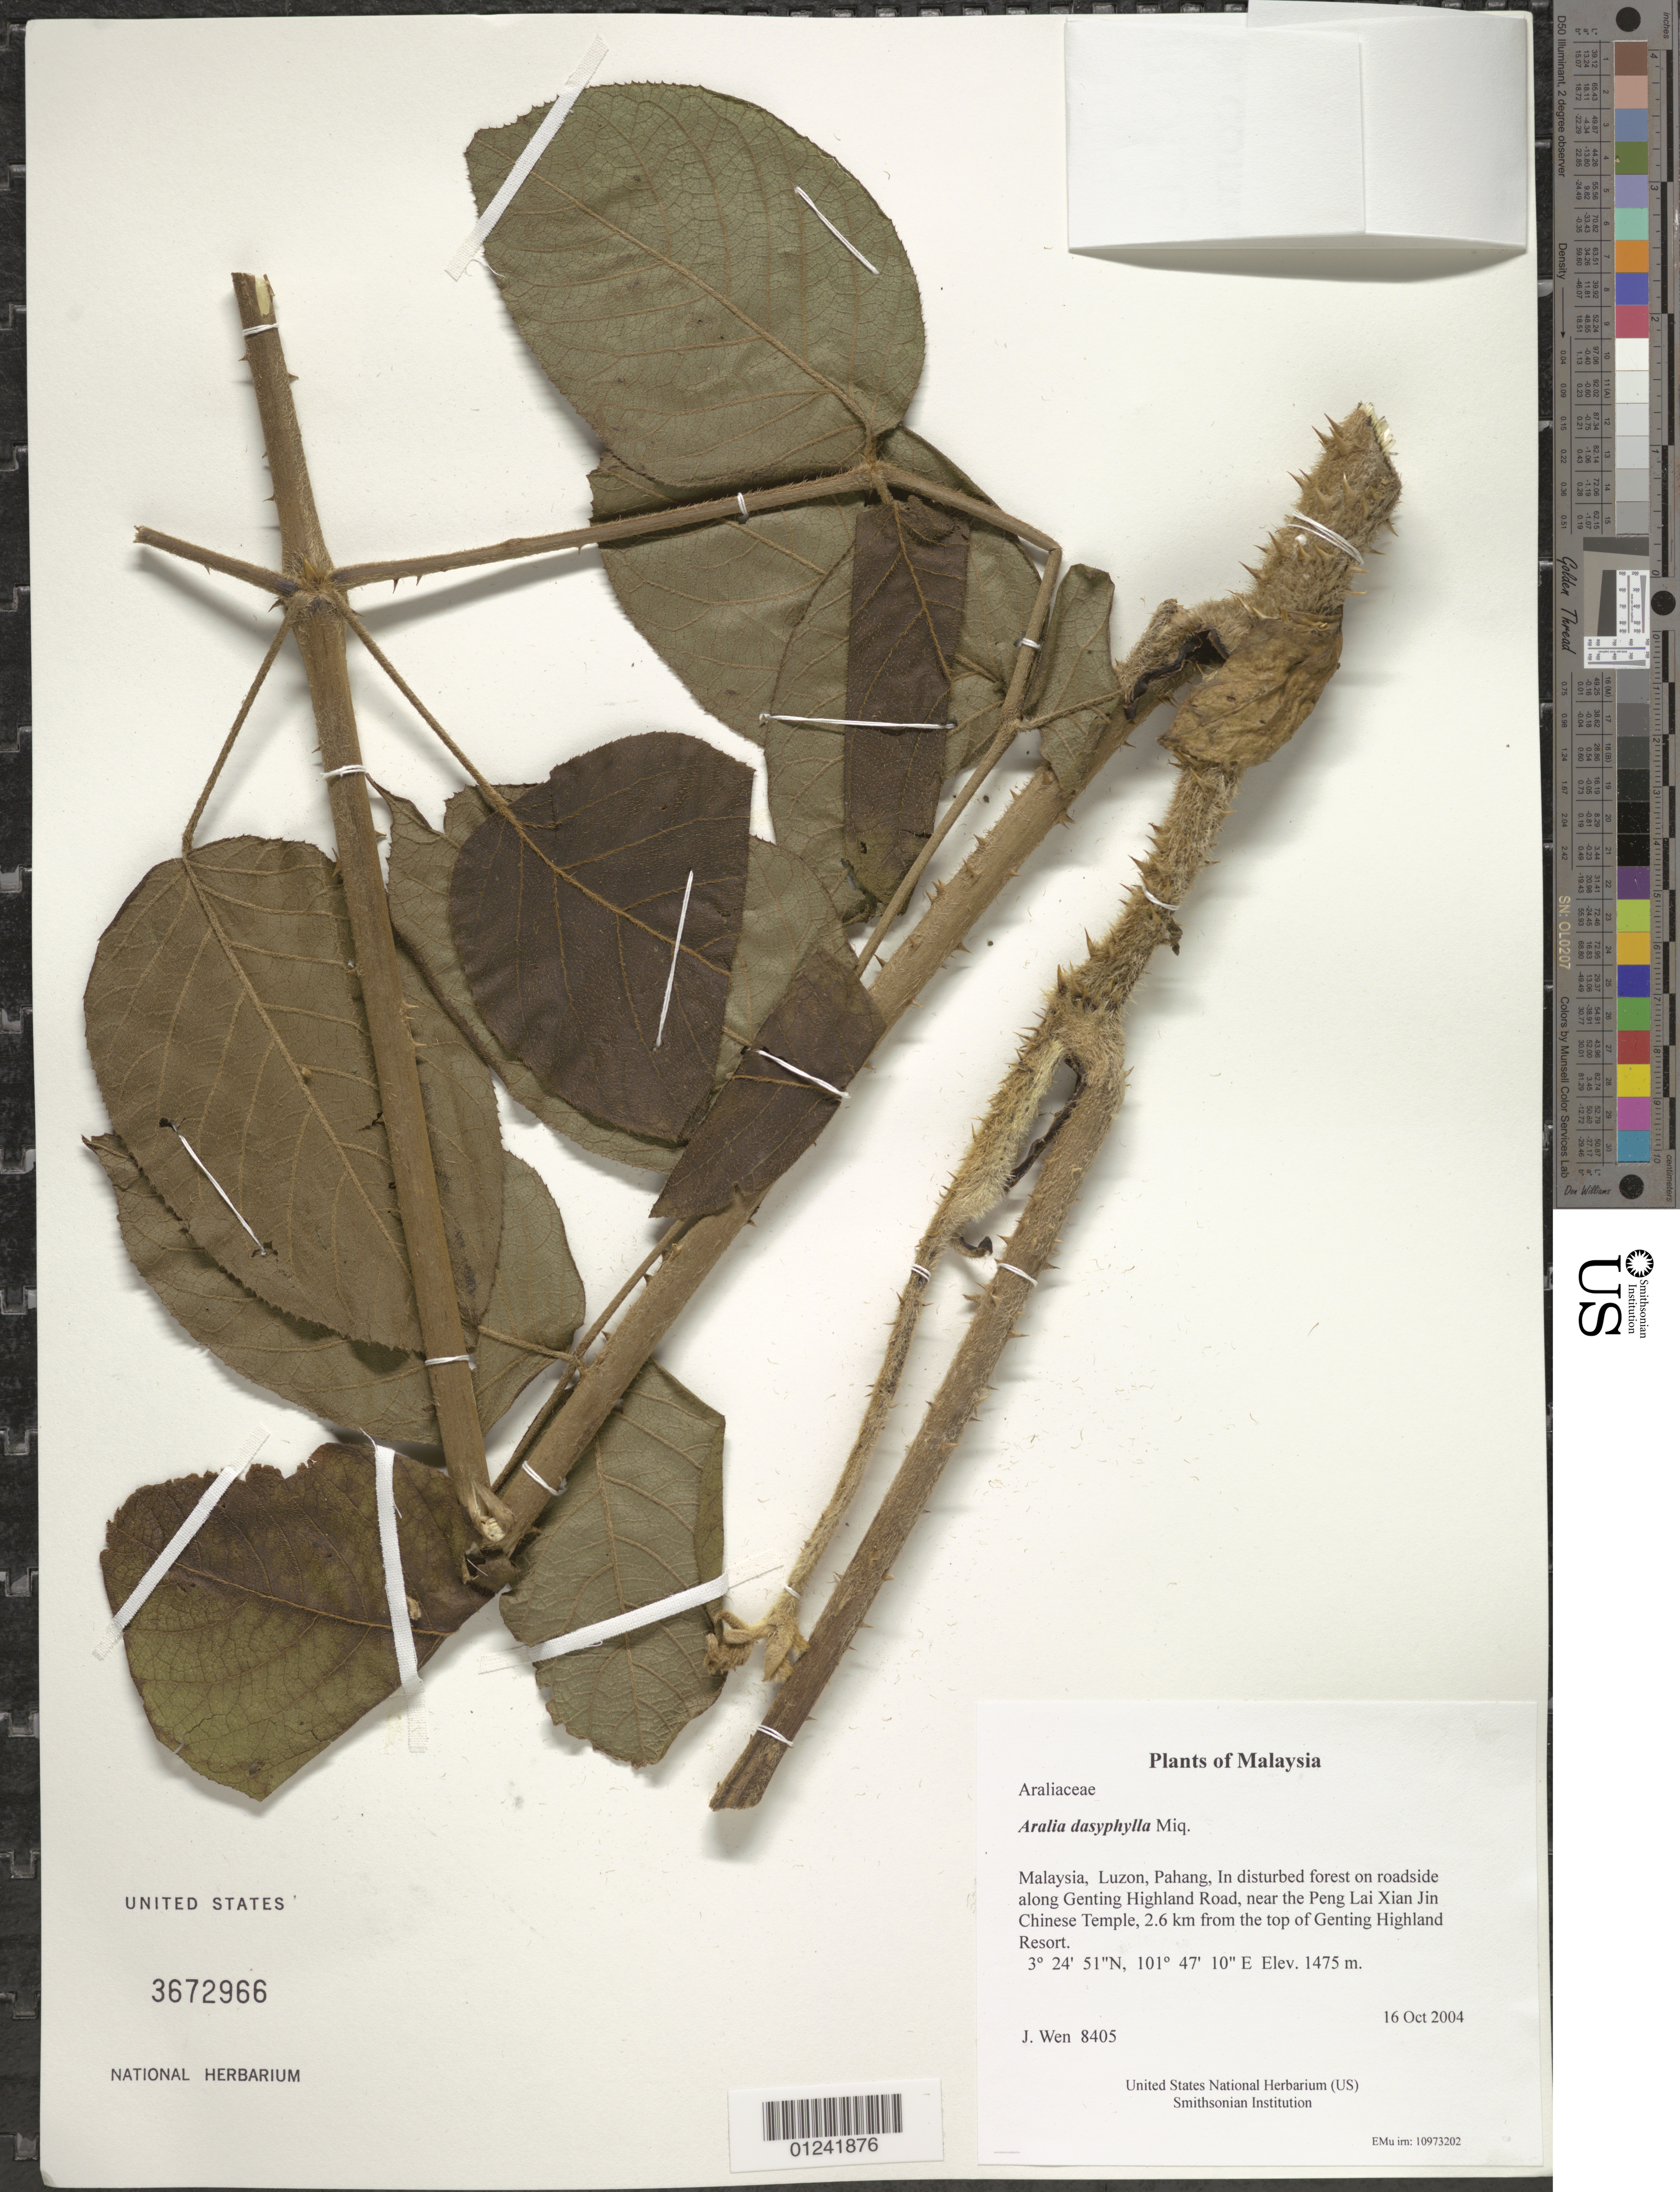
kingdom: Plantae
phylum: Tracheophyta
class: Magnoliopsida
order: Apiales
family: Araliaceae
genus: Aralia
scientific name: Aralia dasyphylla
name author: Miq.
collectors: J. Wen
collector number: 8405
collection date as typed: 16 Oct 2004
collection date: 2004-10-16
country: Malaysia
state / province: Pahang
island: Luzon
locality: In disturbed forest on roadside along Genting Highland Road, near the Peng Lai Xian Jin Chinese Temple, 2.6 km from the top of Genting Highland Resort.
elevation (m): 1475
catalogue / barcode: US 3672966